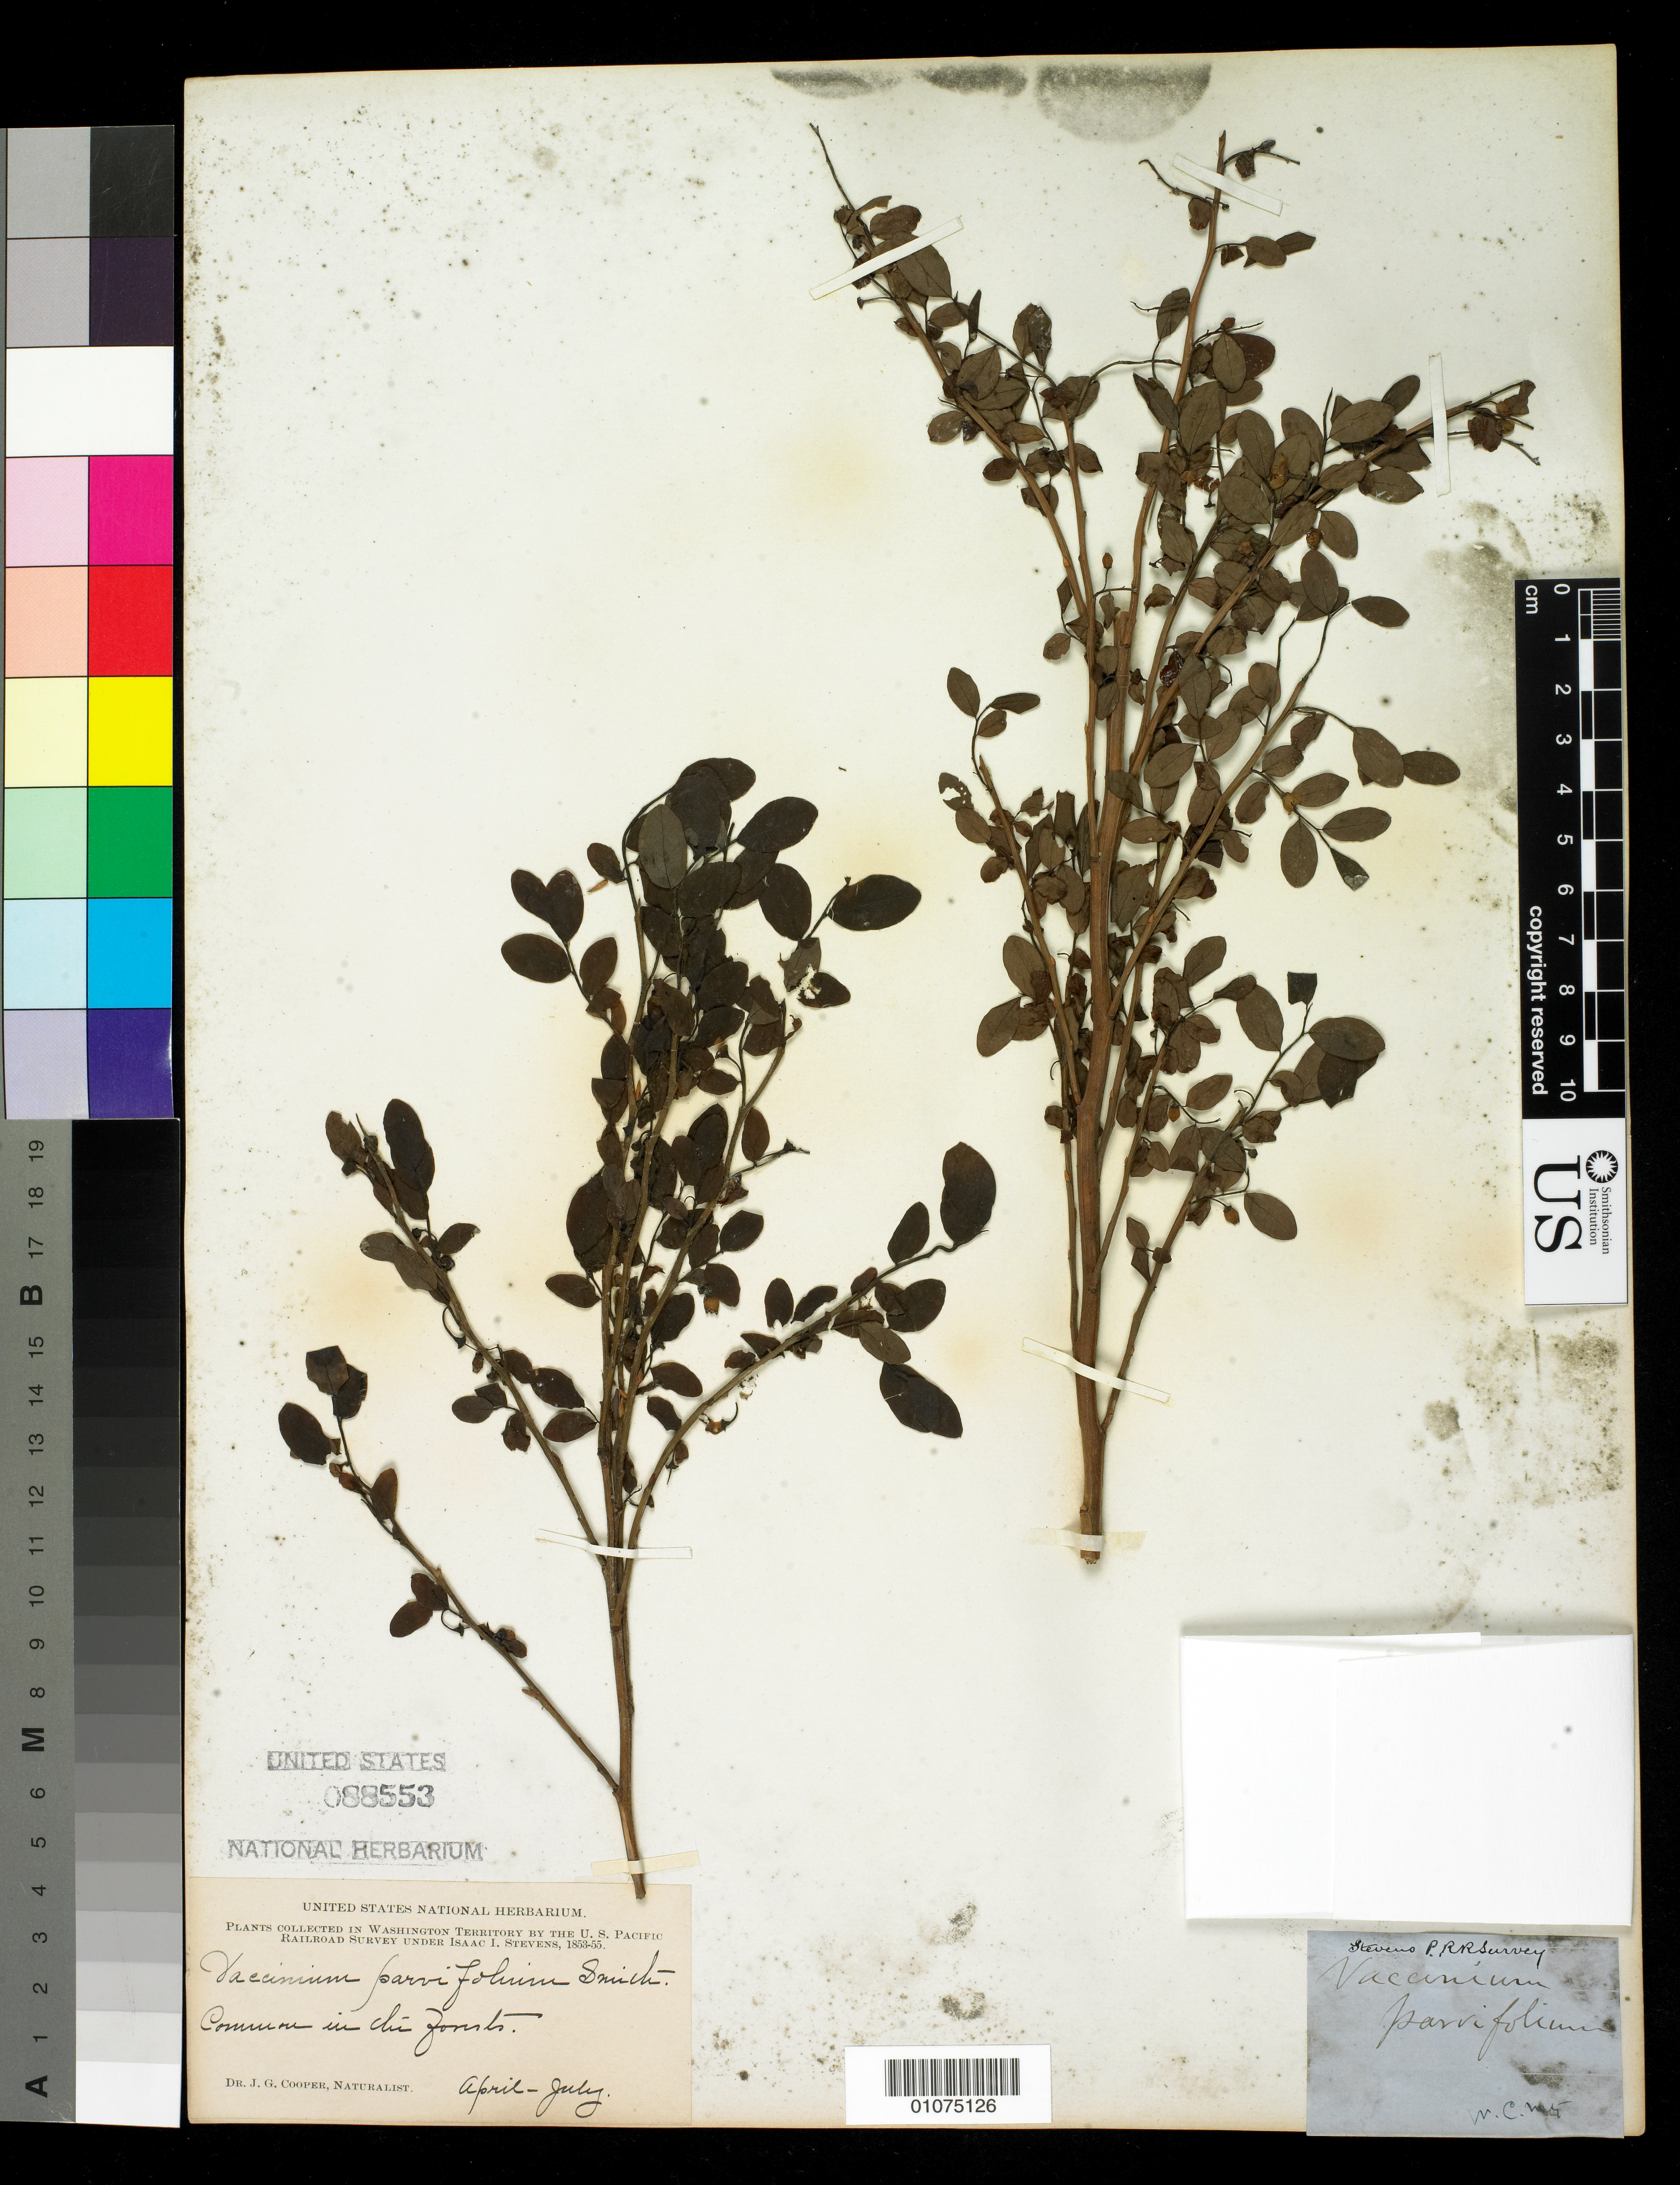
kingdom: Plantae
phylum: Tracheophyta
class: Magnoliopsida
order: Ericales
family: Ericaceae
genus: Vaccinium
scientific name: Vaccinium parvifolium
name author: Small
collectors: J. G. Cooper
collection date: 1853/1855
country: United States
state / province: Washington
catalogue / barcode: US 88553